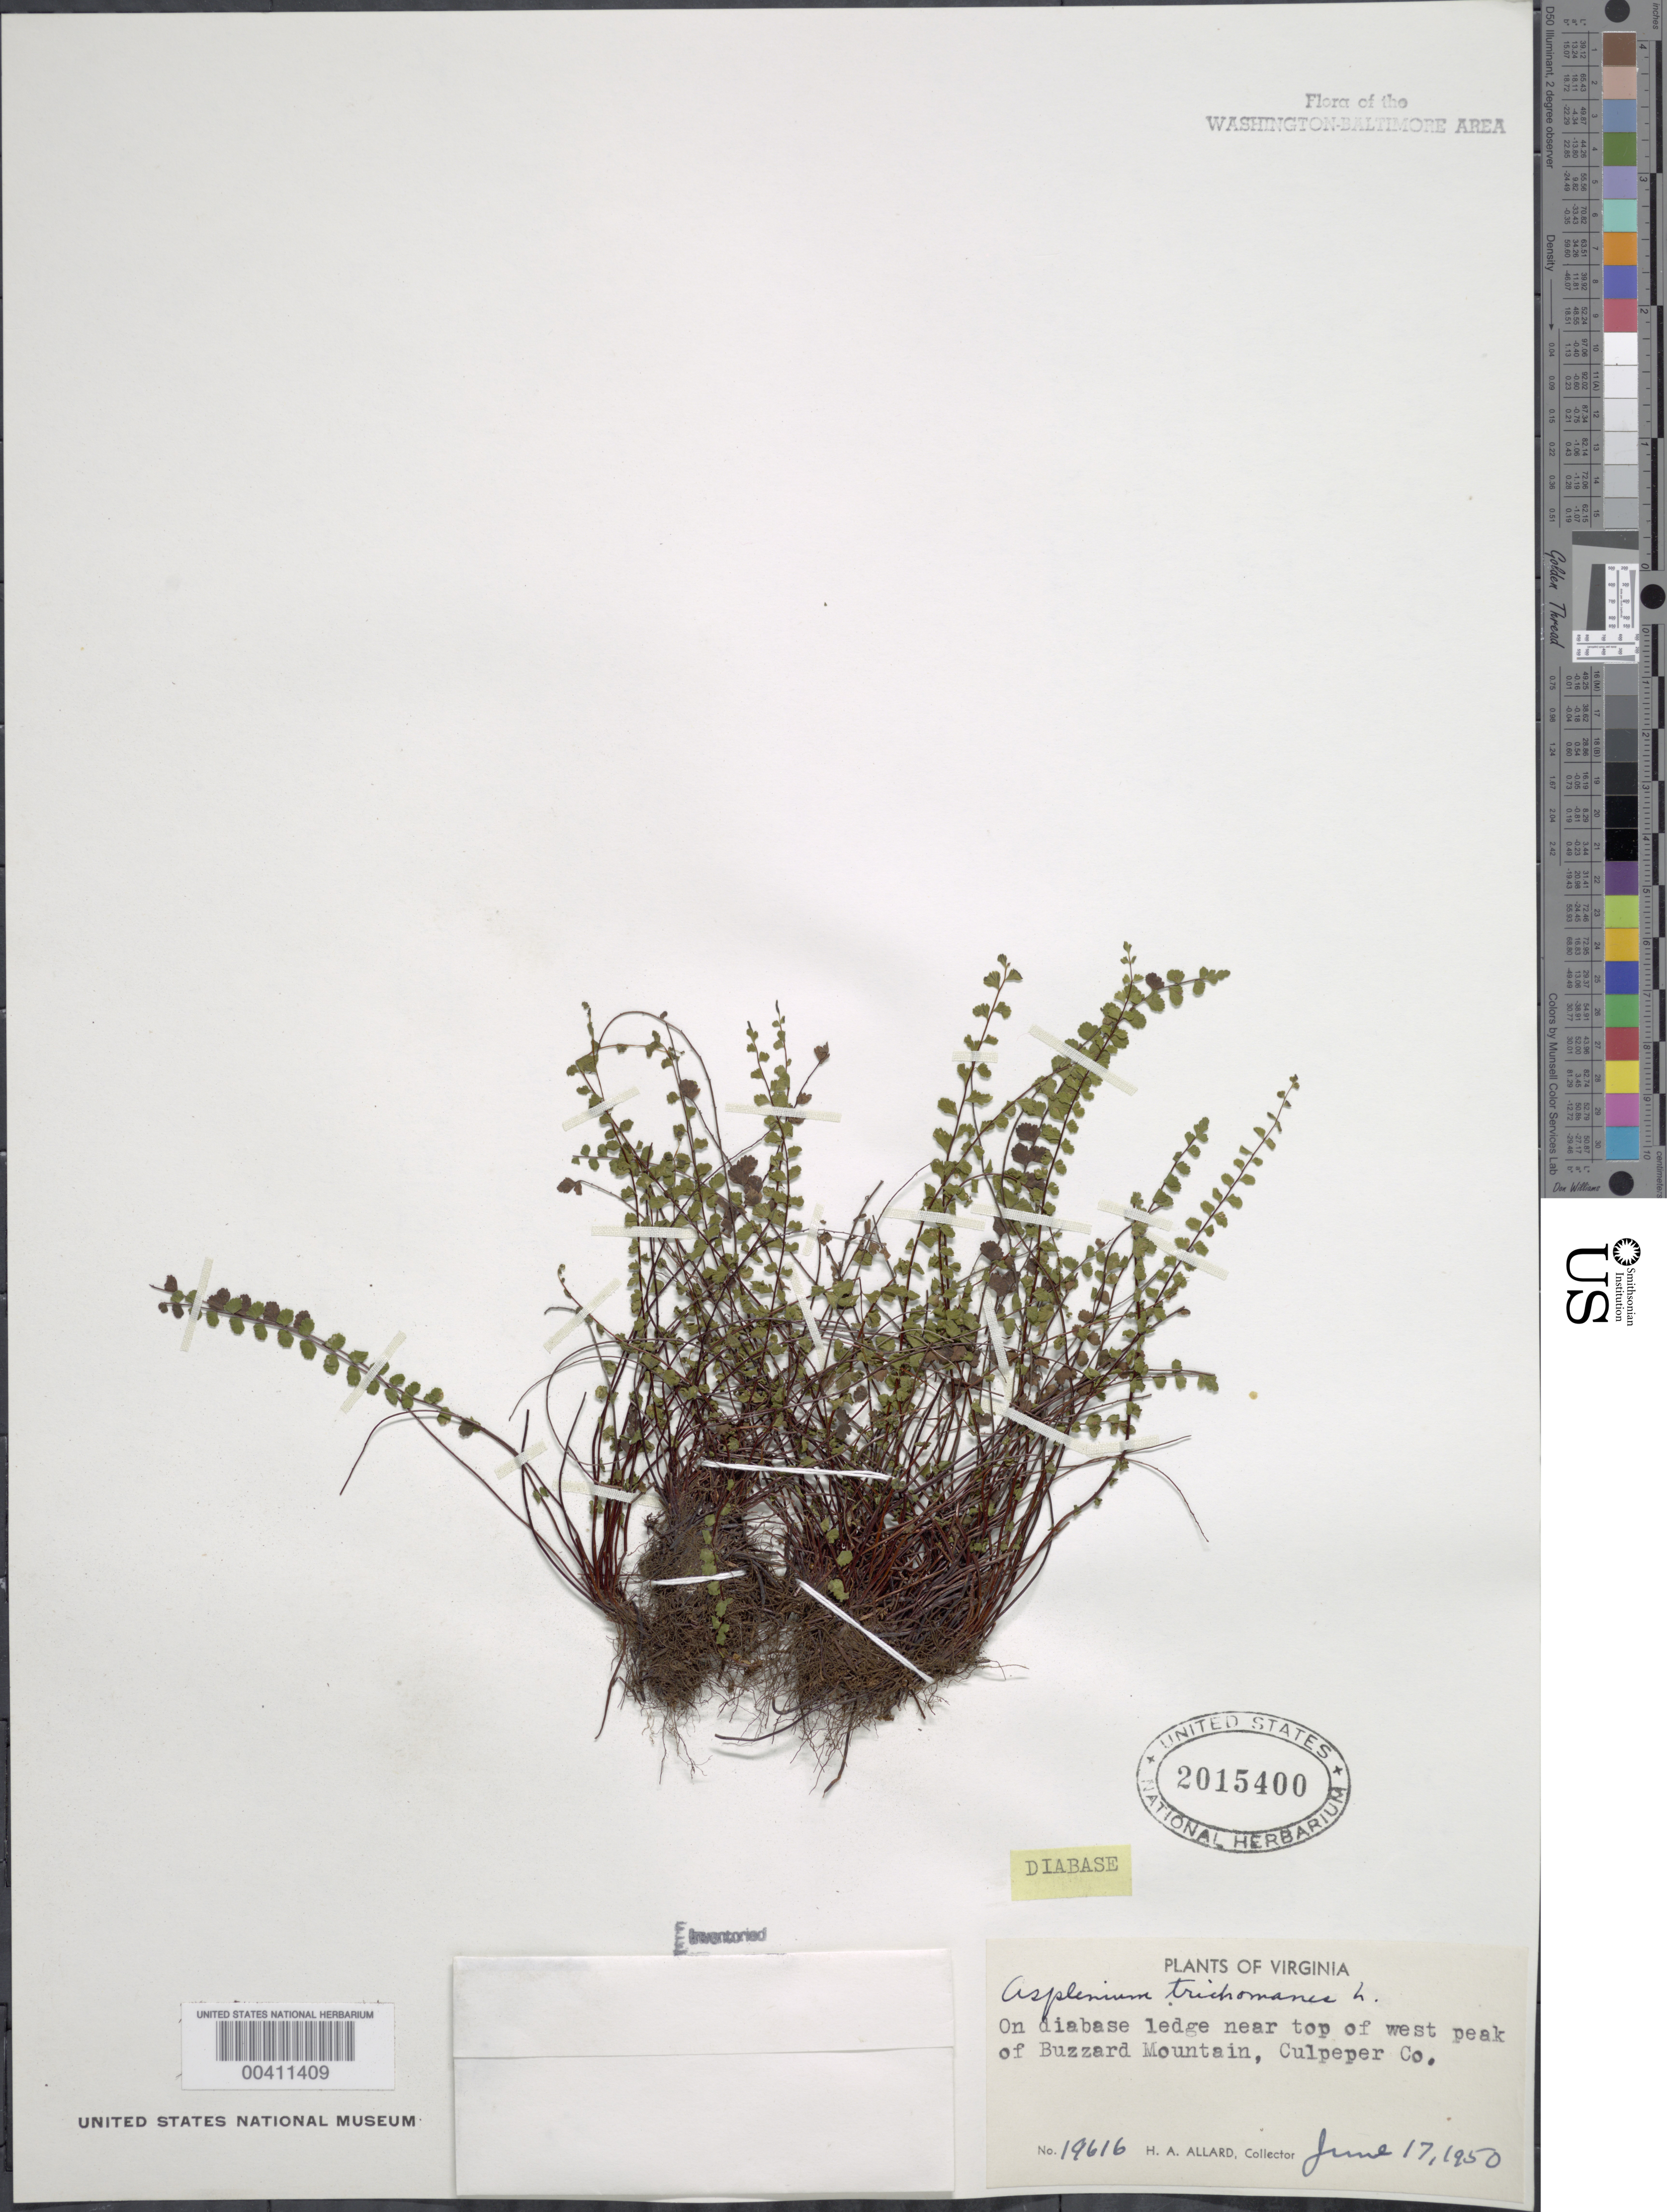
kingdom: Plantae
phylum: Tracheophyta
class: Polypodiopsida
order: Polypodiales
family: Aspleniaceae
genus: Asplenium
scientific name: Asplenium trichomanes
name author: L.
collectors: H. A. Allard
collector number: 19616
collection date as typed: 17 Jun 1950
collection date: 1950-06-17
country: United States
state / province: Virginia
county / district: Culpeper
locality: Buzzard Mountain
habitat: On diabase ledge near top peak of mountain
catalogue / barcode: US 2015400